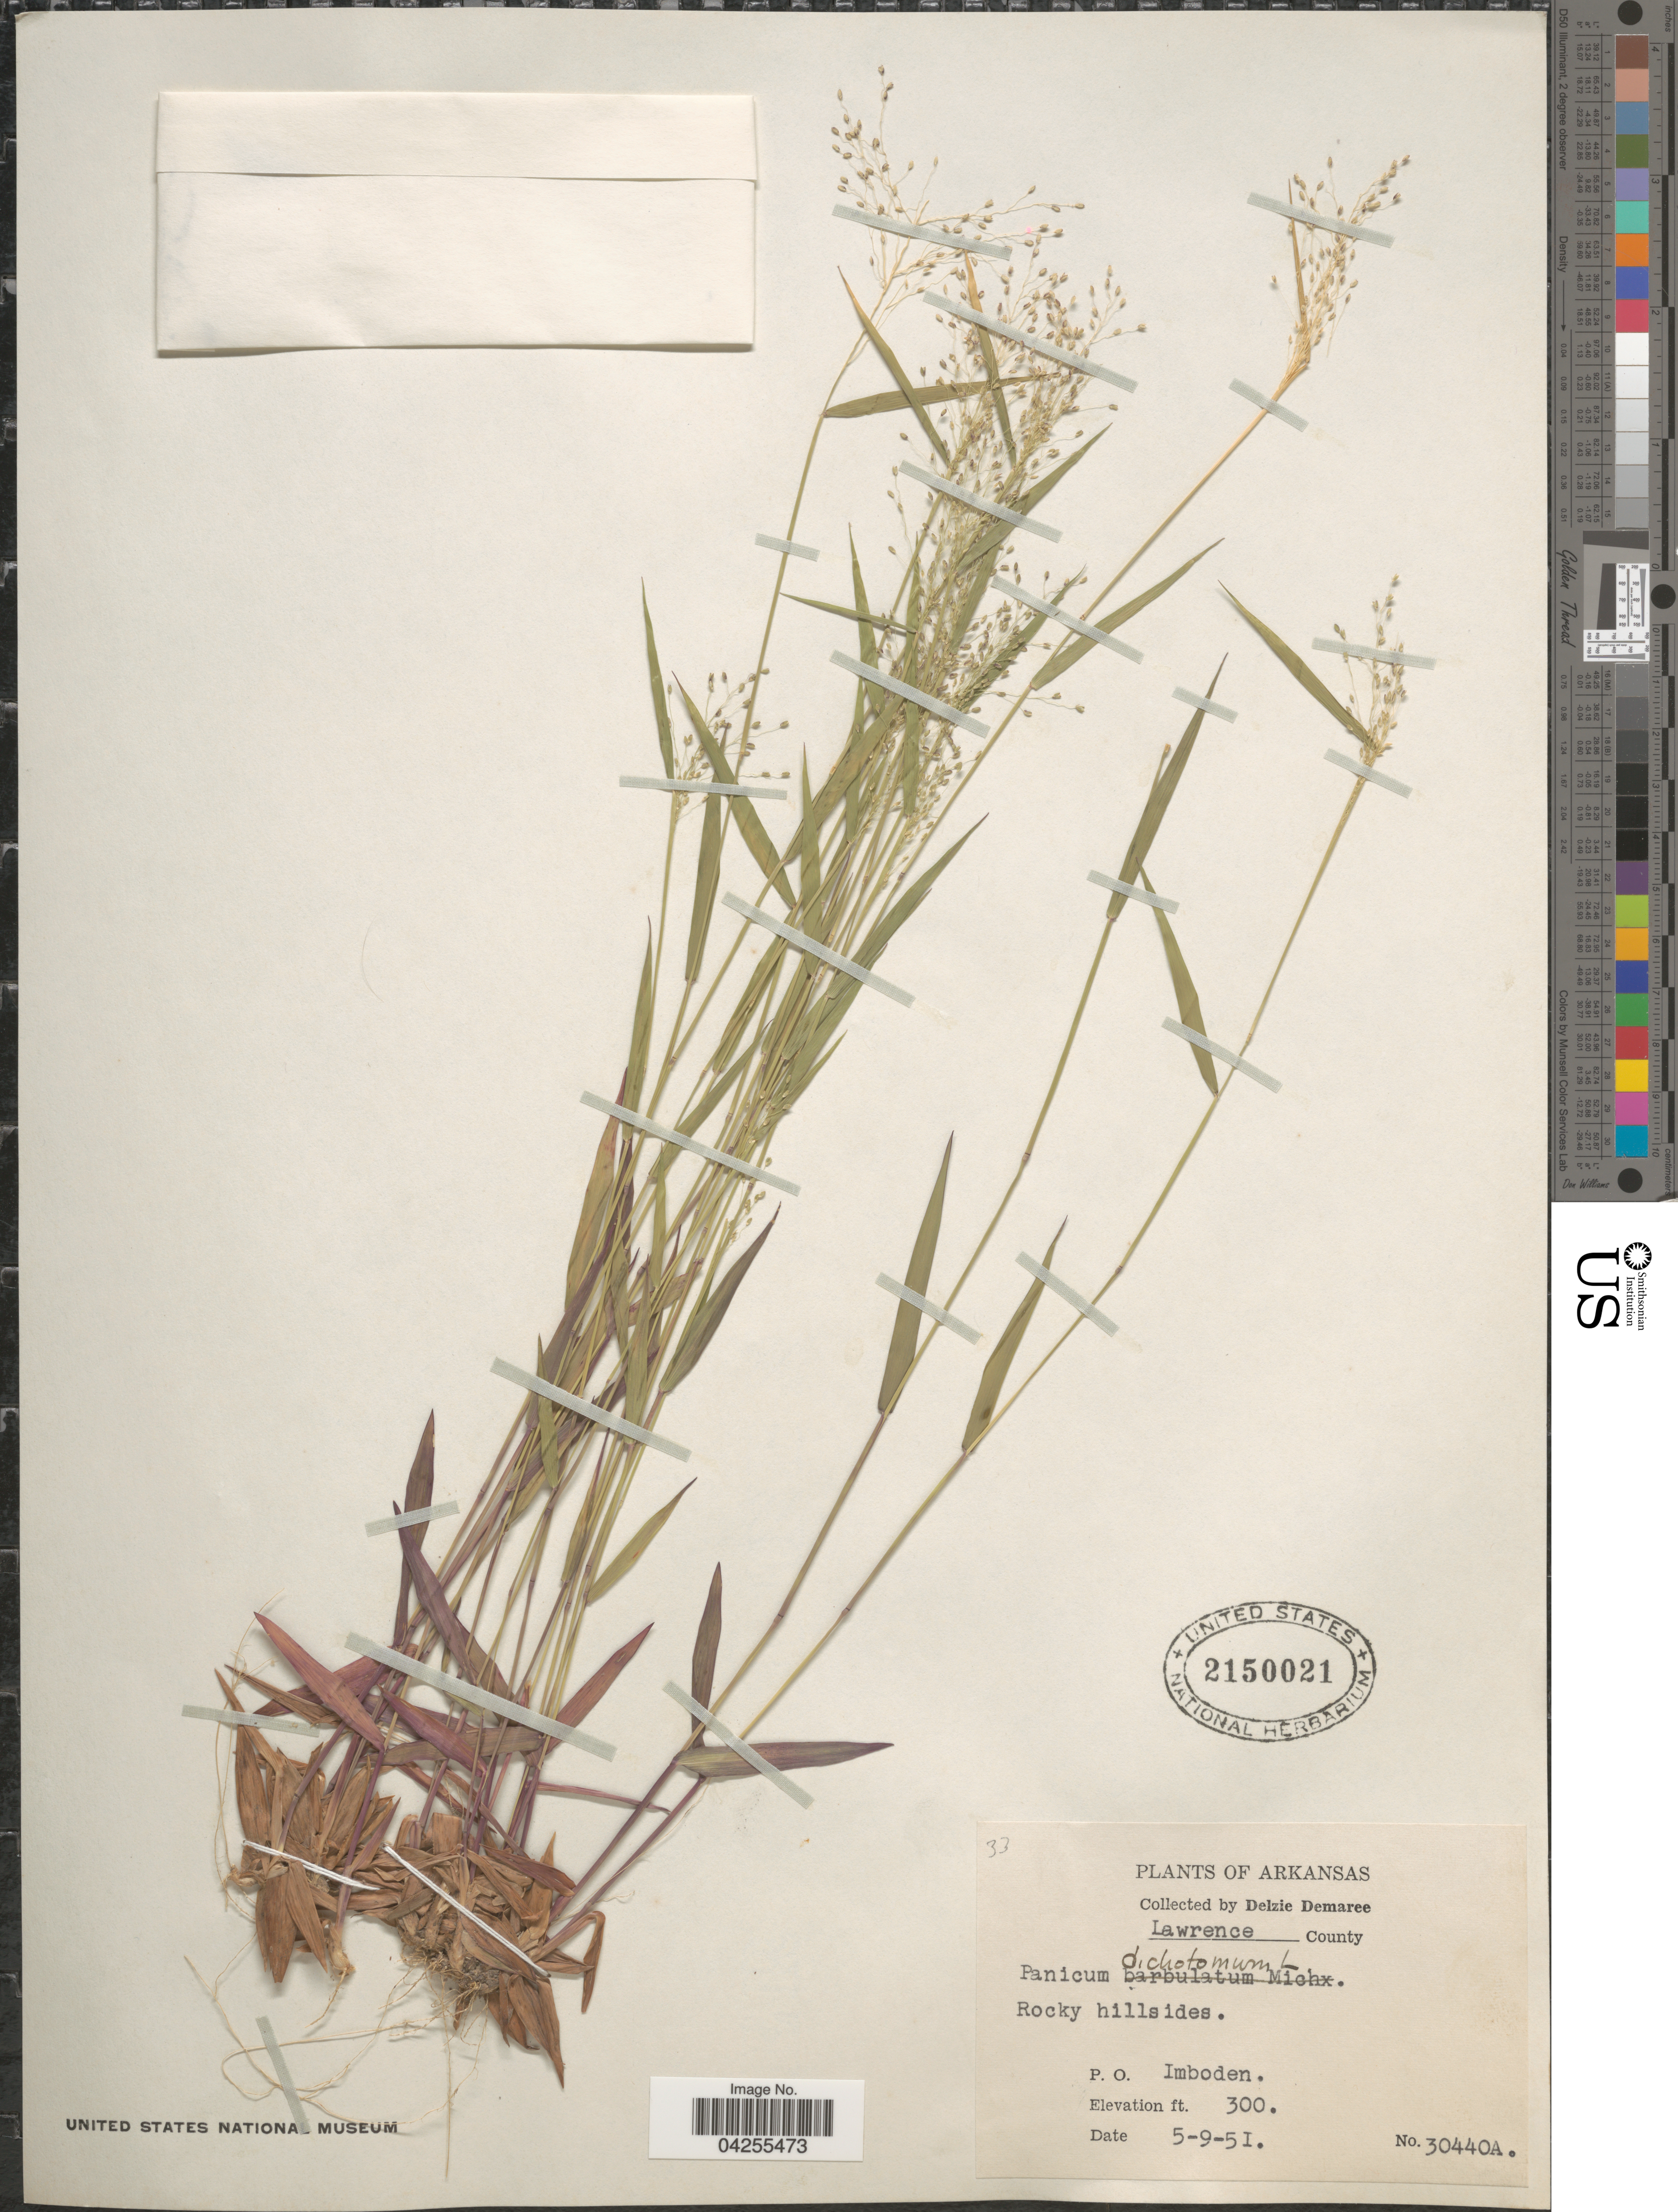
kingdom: Plantae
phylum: Tracheophyta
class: Liliopsida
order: Poales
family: Poaceae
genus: Dichanthelium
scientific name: Dichanthelium dichotomum var. dichotomum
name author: (L.) Gould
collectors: D. Demaree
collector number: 30440A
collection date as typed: Transcribed d/m/y: 9/5/51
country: United States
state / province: Arkansas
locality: Lawrence County. Rocky hillsides. P.O. Imboden.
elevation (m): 91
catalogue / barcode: US 2150021